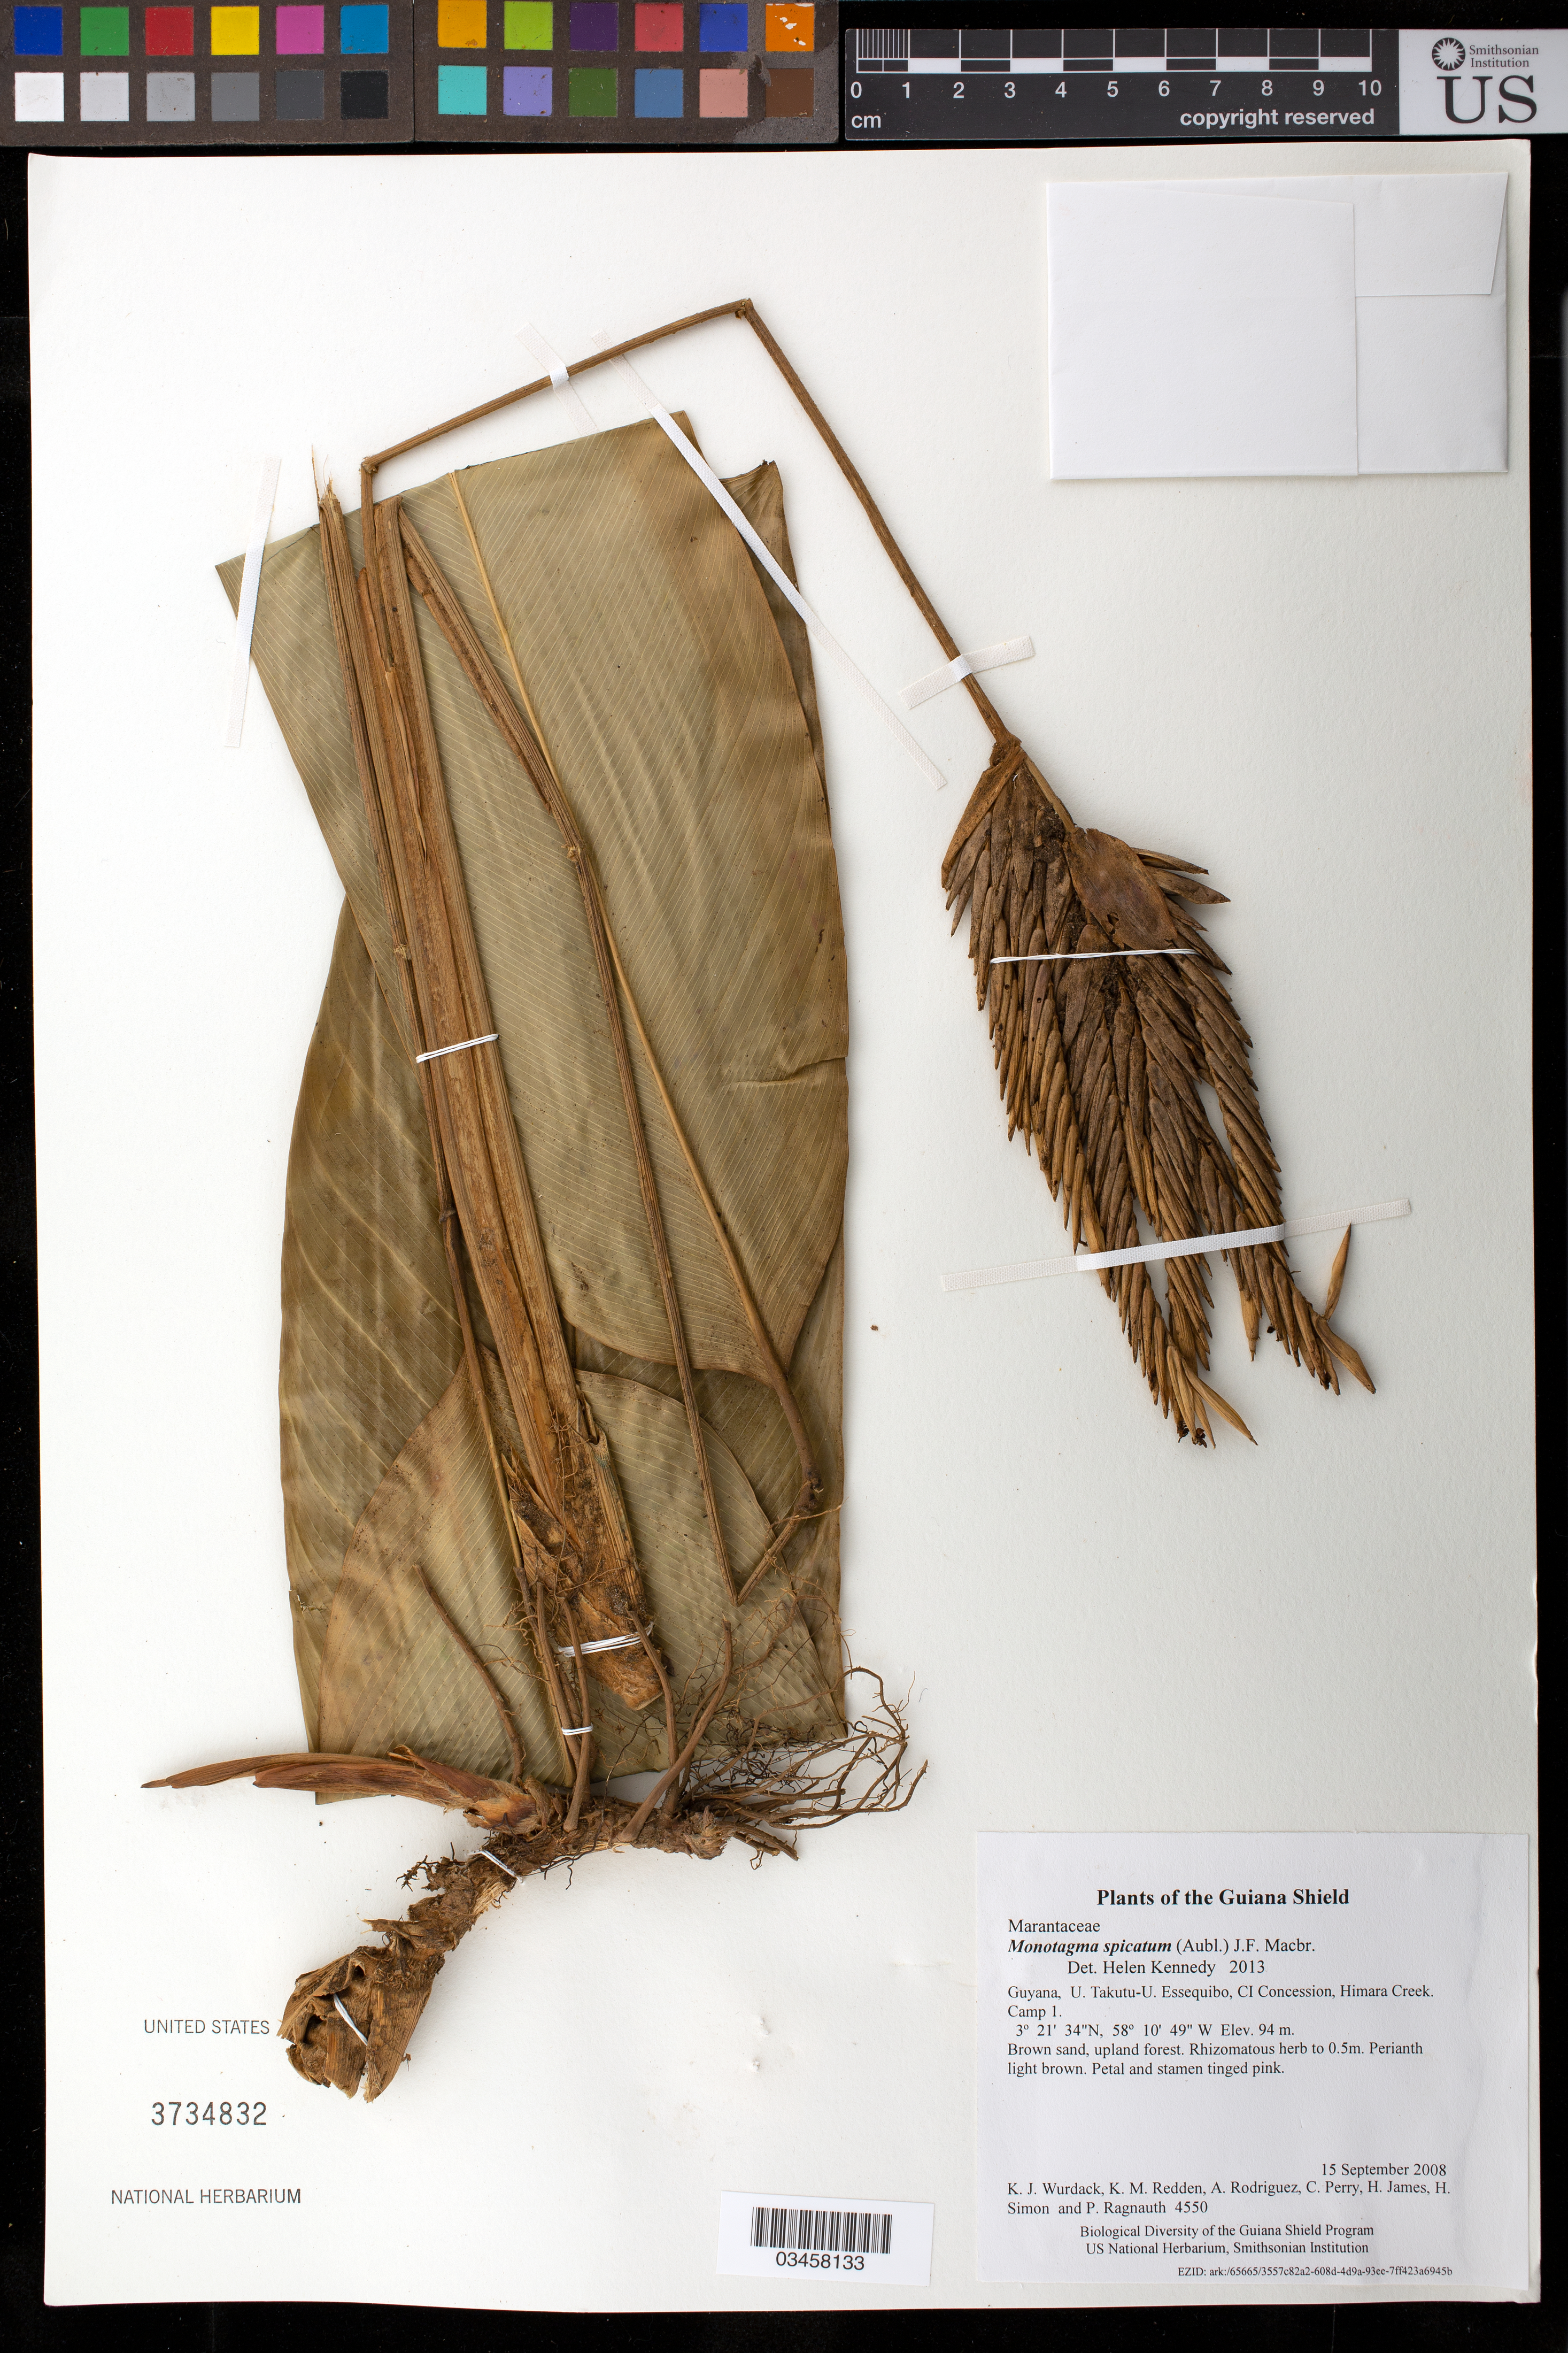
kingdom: Plantae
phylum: Tracheophyta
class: Liliopsida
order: Zingiberales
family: Marantaceae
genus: Monotagma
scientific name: Monotagma spicatum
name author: (Aubl.) J.F. Macbr.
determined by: Kennedy, Helen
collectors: K. Wurdack, K. M. Redden, A. Rodriguez, C. Perry, H. James, H. Simon & P. Ragnauth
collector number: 4550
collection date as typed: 15 September 2008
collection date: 2008-09-15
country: Guyana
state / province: U. Takutu-U. Essequibo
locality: CI Concession, Himara Creek. Camp 1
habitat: Brown sand, upland forest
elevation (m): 94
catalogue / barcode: US 3734832